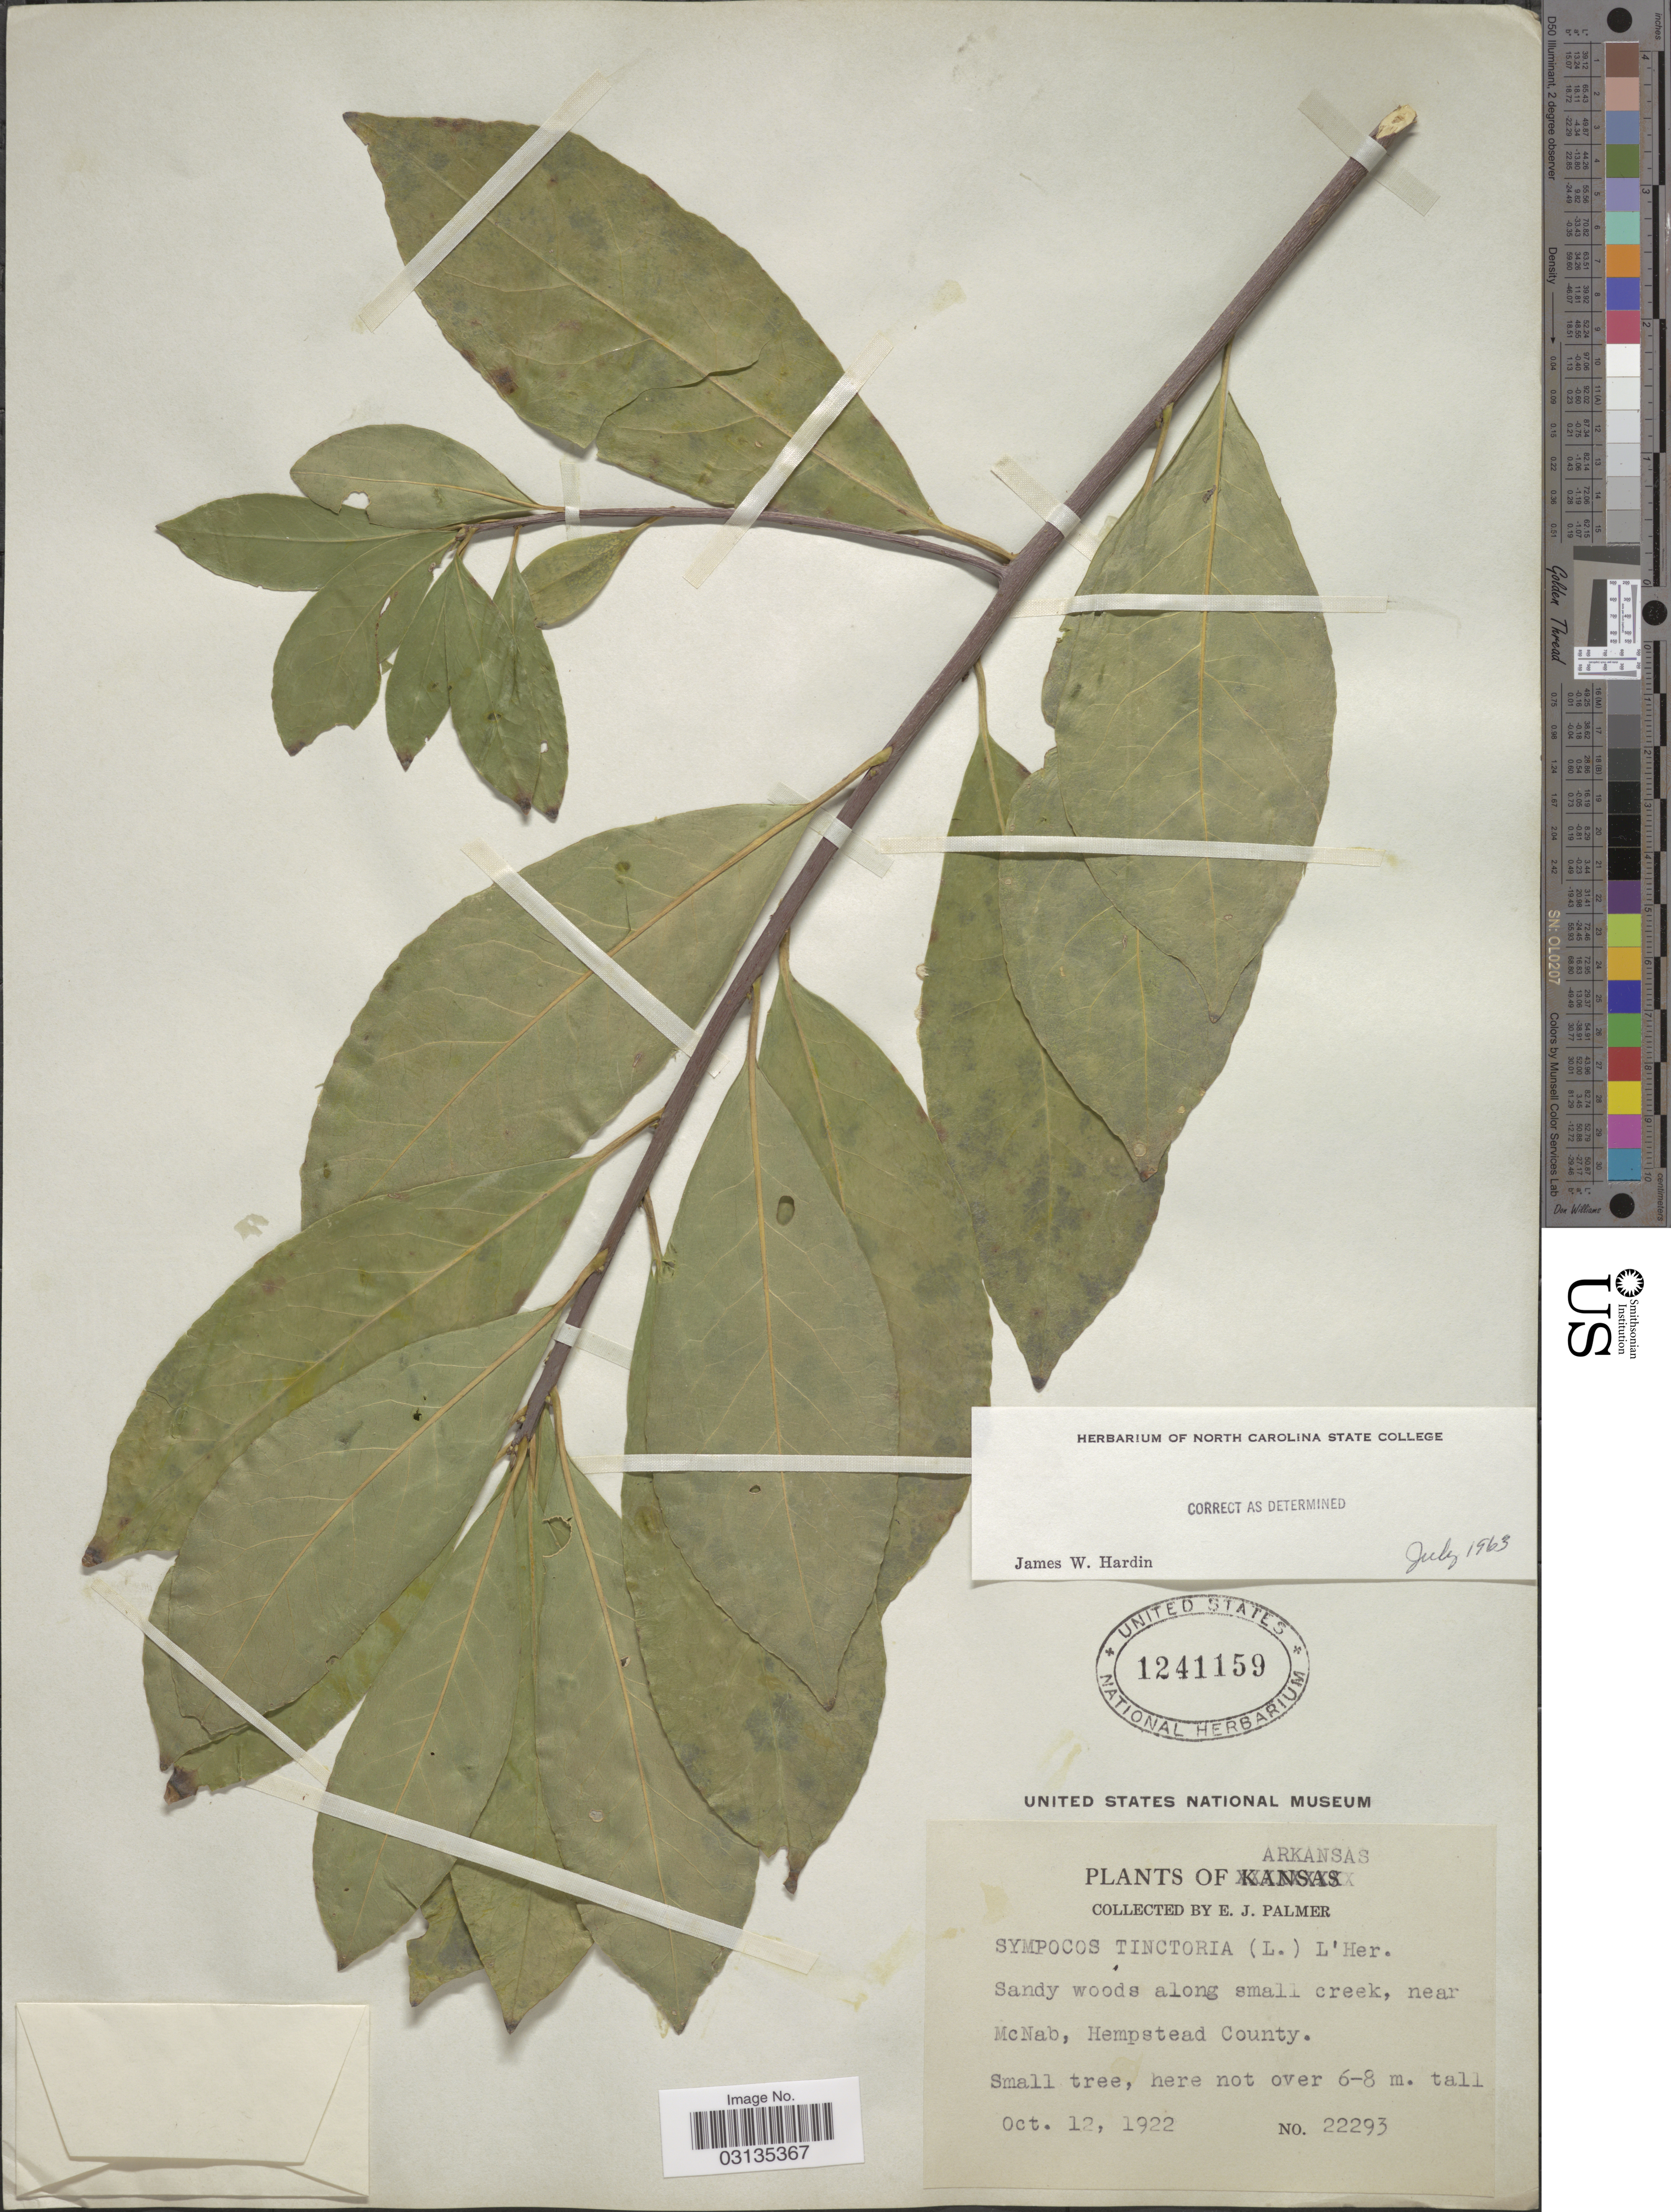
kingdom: Plantae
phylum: Tracheophyta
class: Magnoliopsida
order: Ericales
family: Symplocaceae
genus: Symplocos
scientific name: Symplocos tinctoria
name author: (L.) L'Hér.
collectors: E. J. Palmer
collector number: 22293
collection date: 1922-10-12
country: United States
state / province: Arkansas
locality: Sandy woods along small creek, near McNab, Hempstead County.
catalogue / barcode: US 1241159